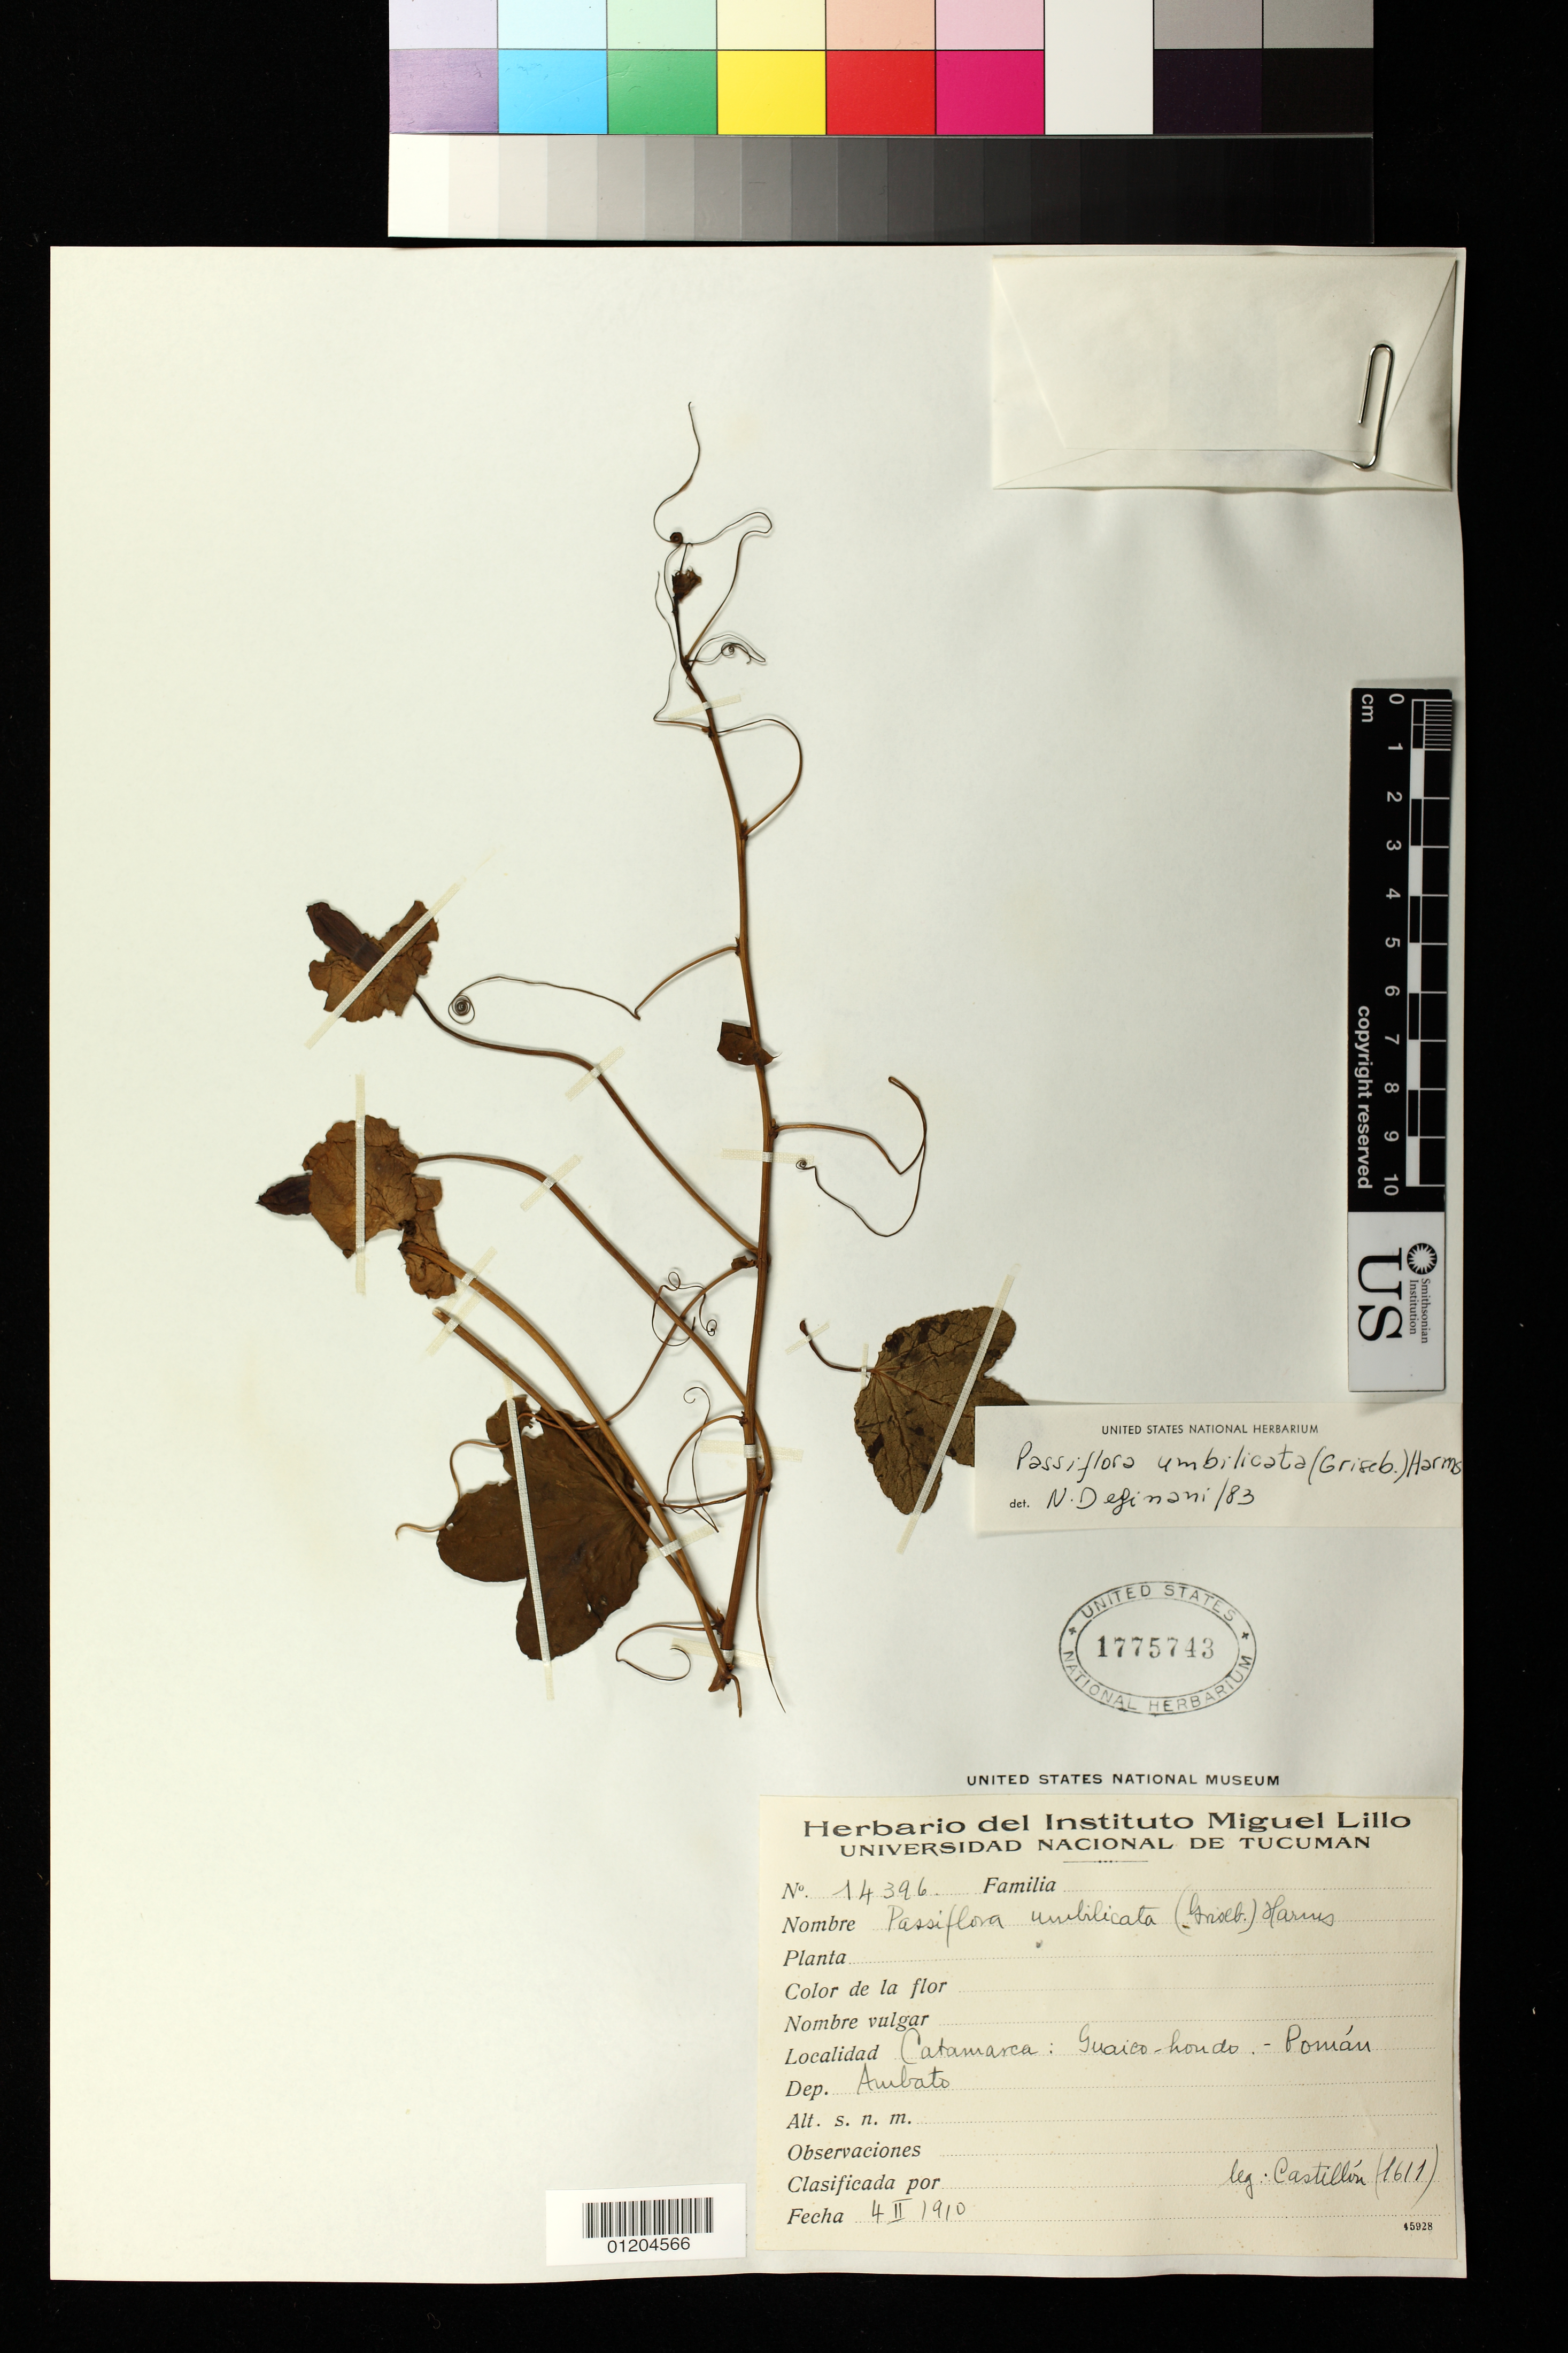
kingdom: Plantae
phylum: Tracheophyta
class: Magnoliopsida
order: Malpighiales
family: Passifloraceae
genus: Passiflora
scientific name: Passiflora umbilicata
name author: (Griseb.) Harms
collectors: Castillon, --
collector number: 1611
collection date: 1910-02-04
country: Argentina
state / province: Catamarca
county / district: Ambato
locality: Guaico-hondo. Poman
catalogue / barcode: US 1775743